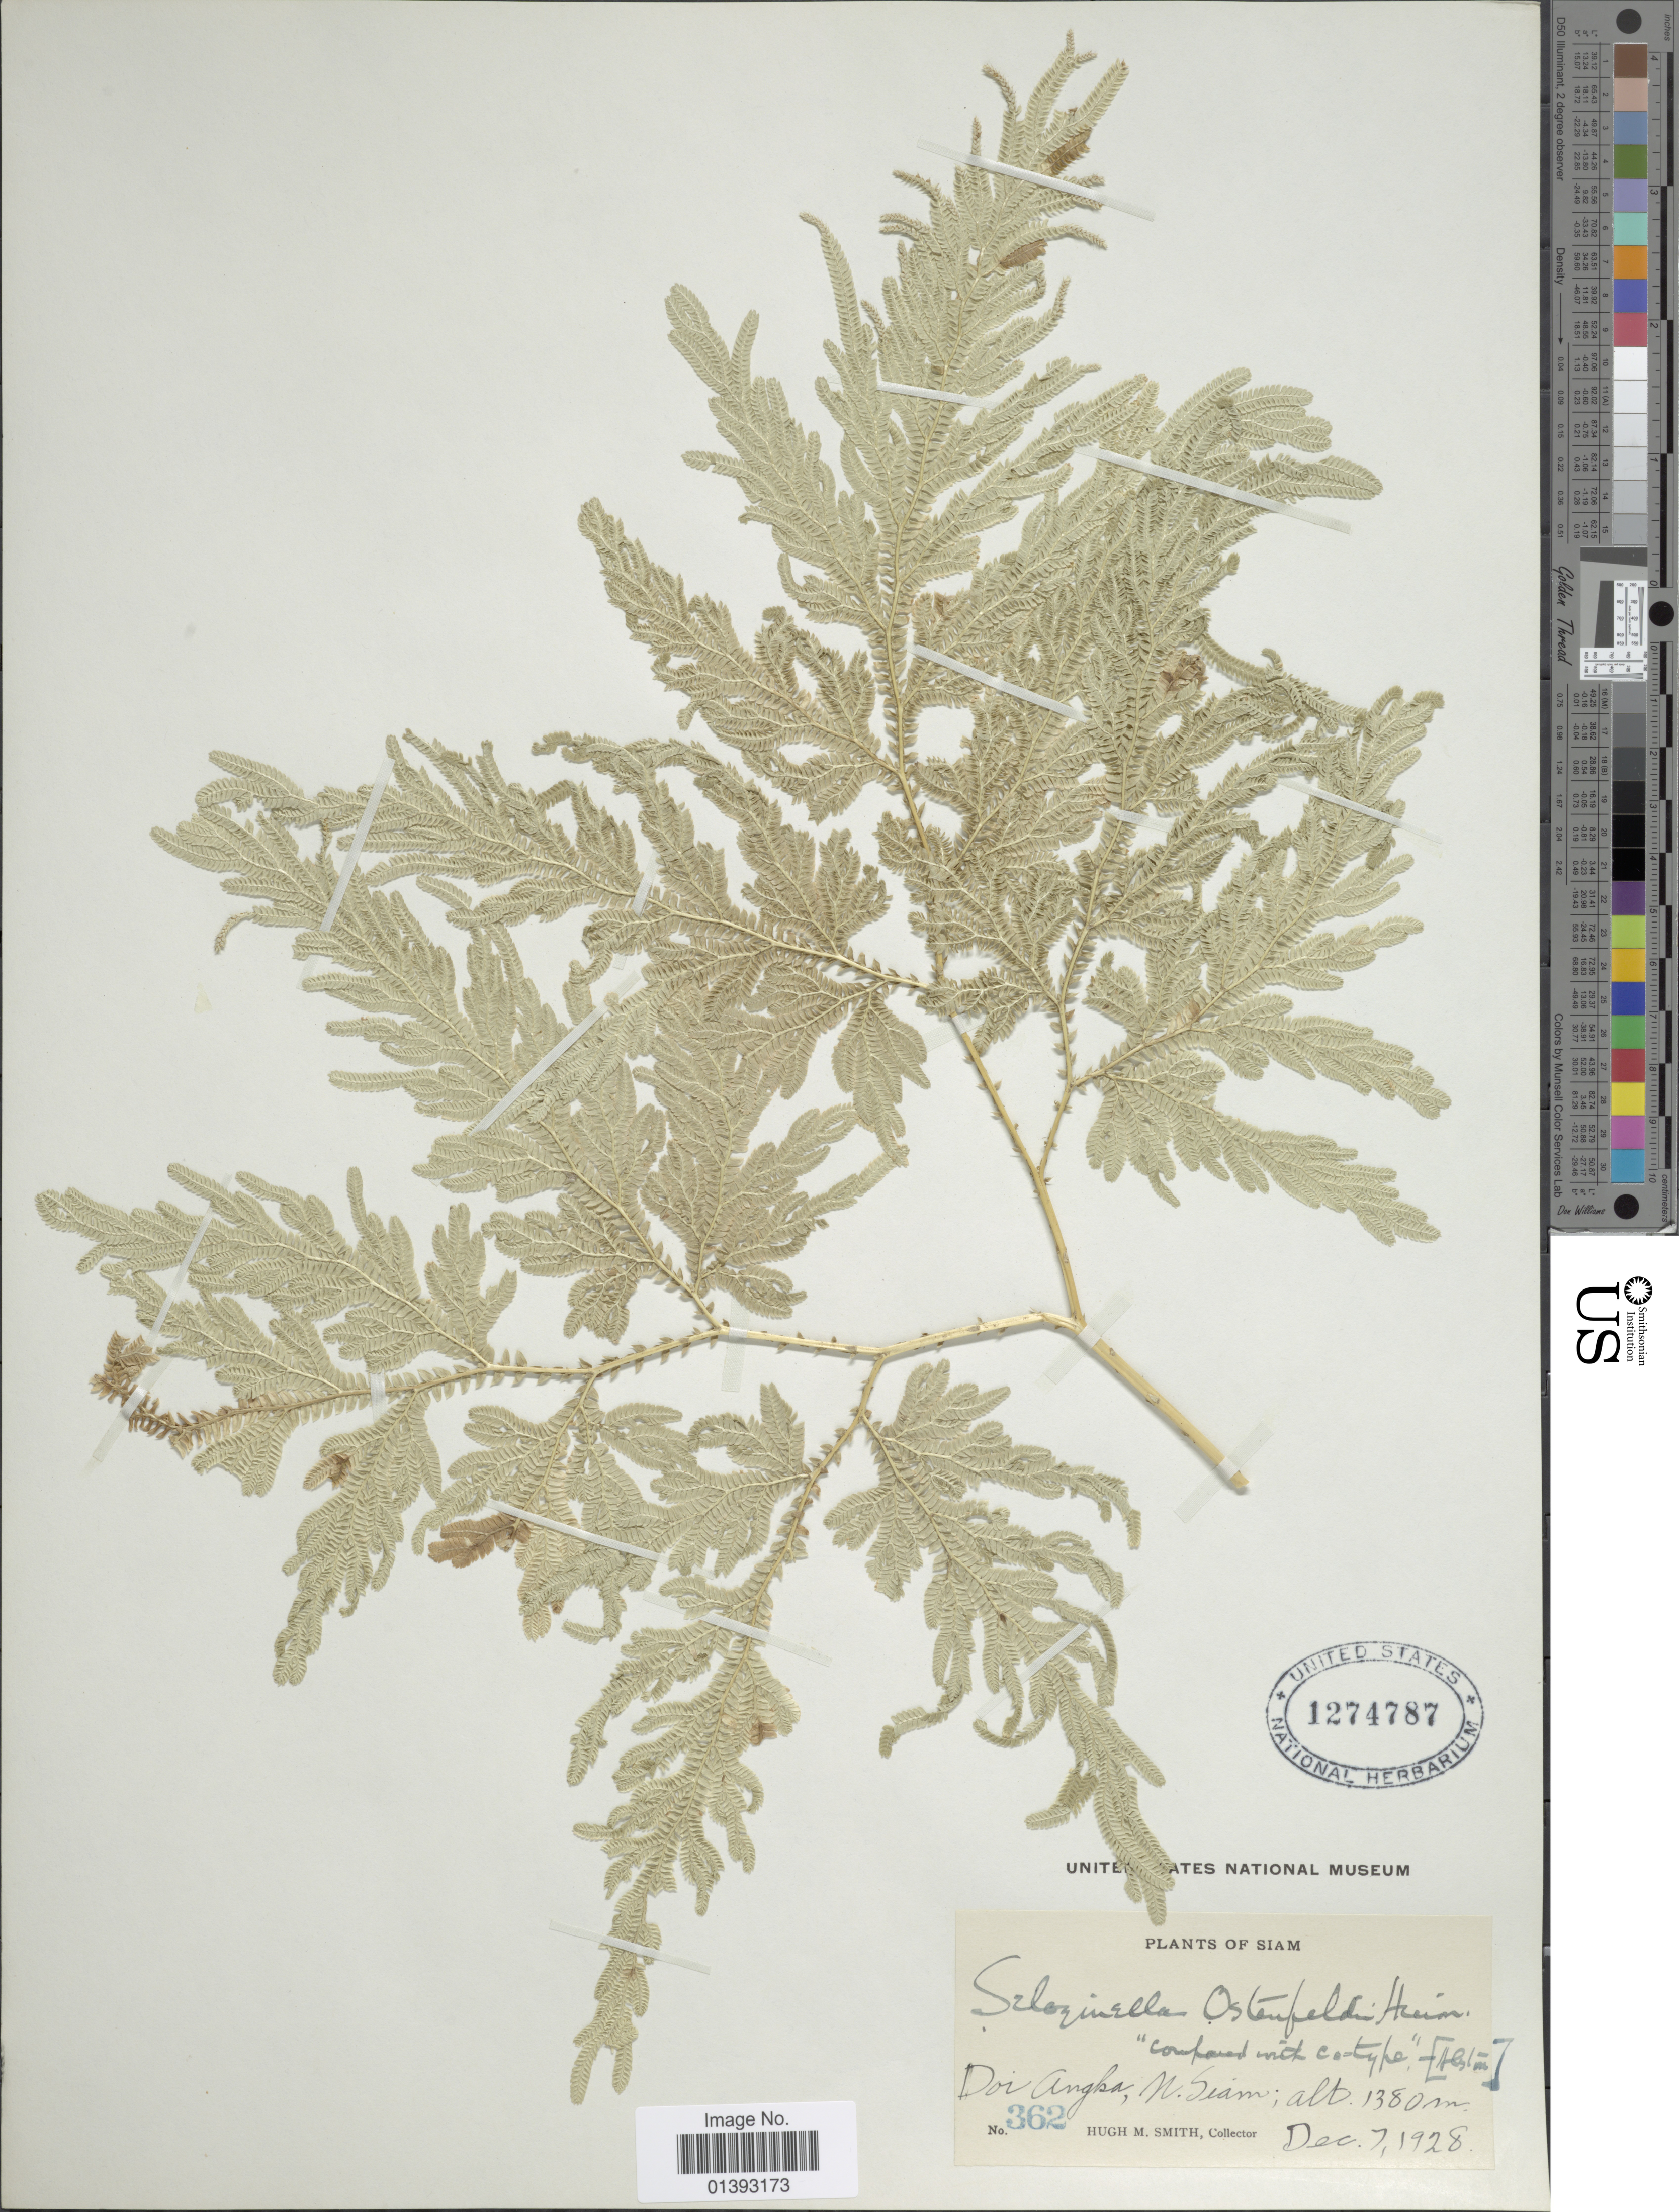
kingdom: Plantae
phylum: Tracheophyta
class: Lycopodiopsida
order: Selaginellales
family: Selaginellaceae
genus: Selaginella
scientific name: Selaginella ostenfeldii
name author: Hieron.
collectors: H. M. Smith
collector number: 362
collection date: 1928-12-07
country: Thailand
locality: Siam, Doi Angka, N. Siam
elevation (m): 1380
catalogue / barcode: US 1274787